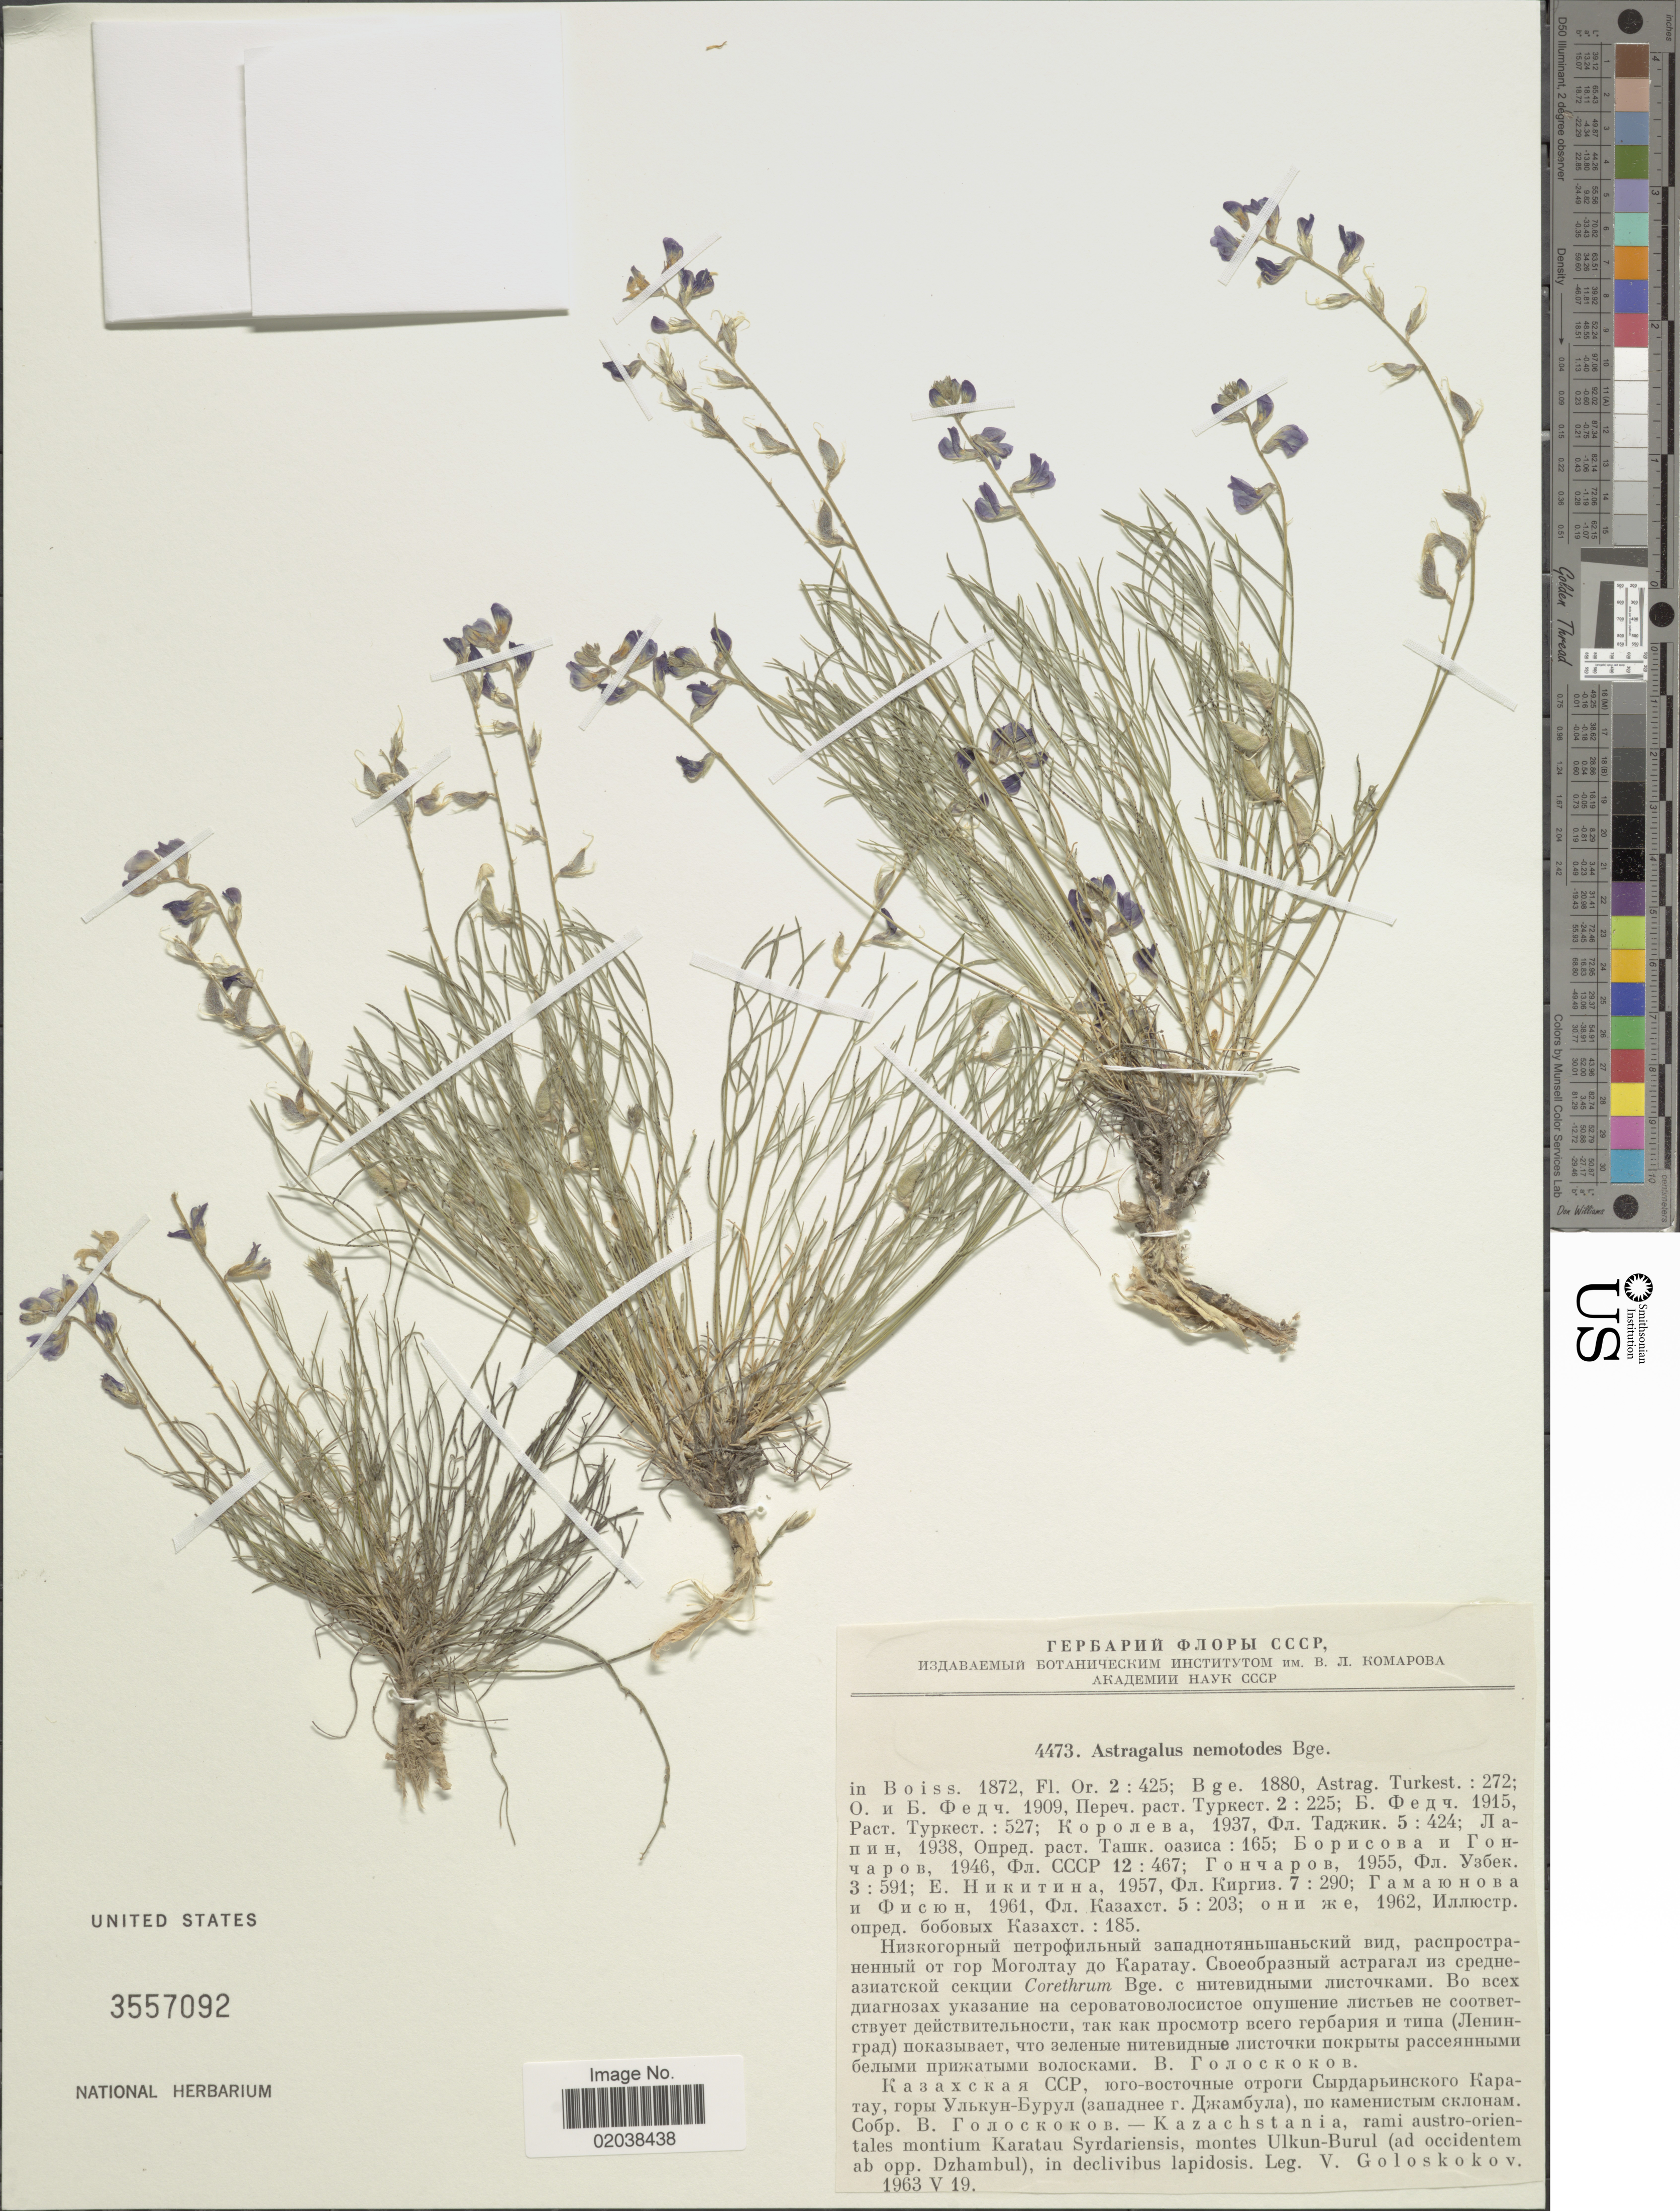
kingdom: Plantae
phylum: Tracheophyta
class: Magnoliopsida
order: Fabales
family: Fabaceae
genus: Astragalus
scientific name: Astragalus nematodes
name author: Bunge ex Boiss.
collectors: V. P. Goloskokov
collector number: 4473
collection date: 1963-05-19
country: Kazakhstan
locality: Kazachstania, rami austro-orientales montium Karatau Syrdariensis, montes Ulkun-Buru; (ad occidentem ab opp. Dzhambul), in declivibus septentrionalibus argillosis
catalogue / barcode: US 3557092